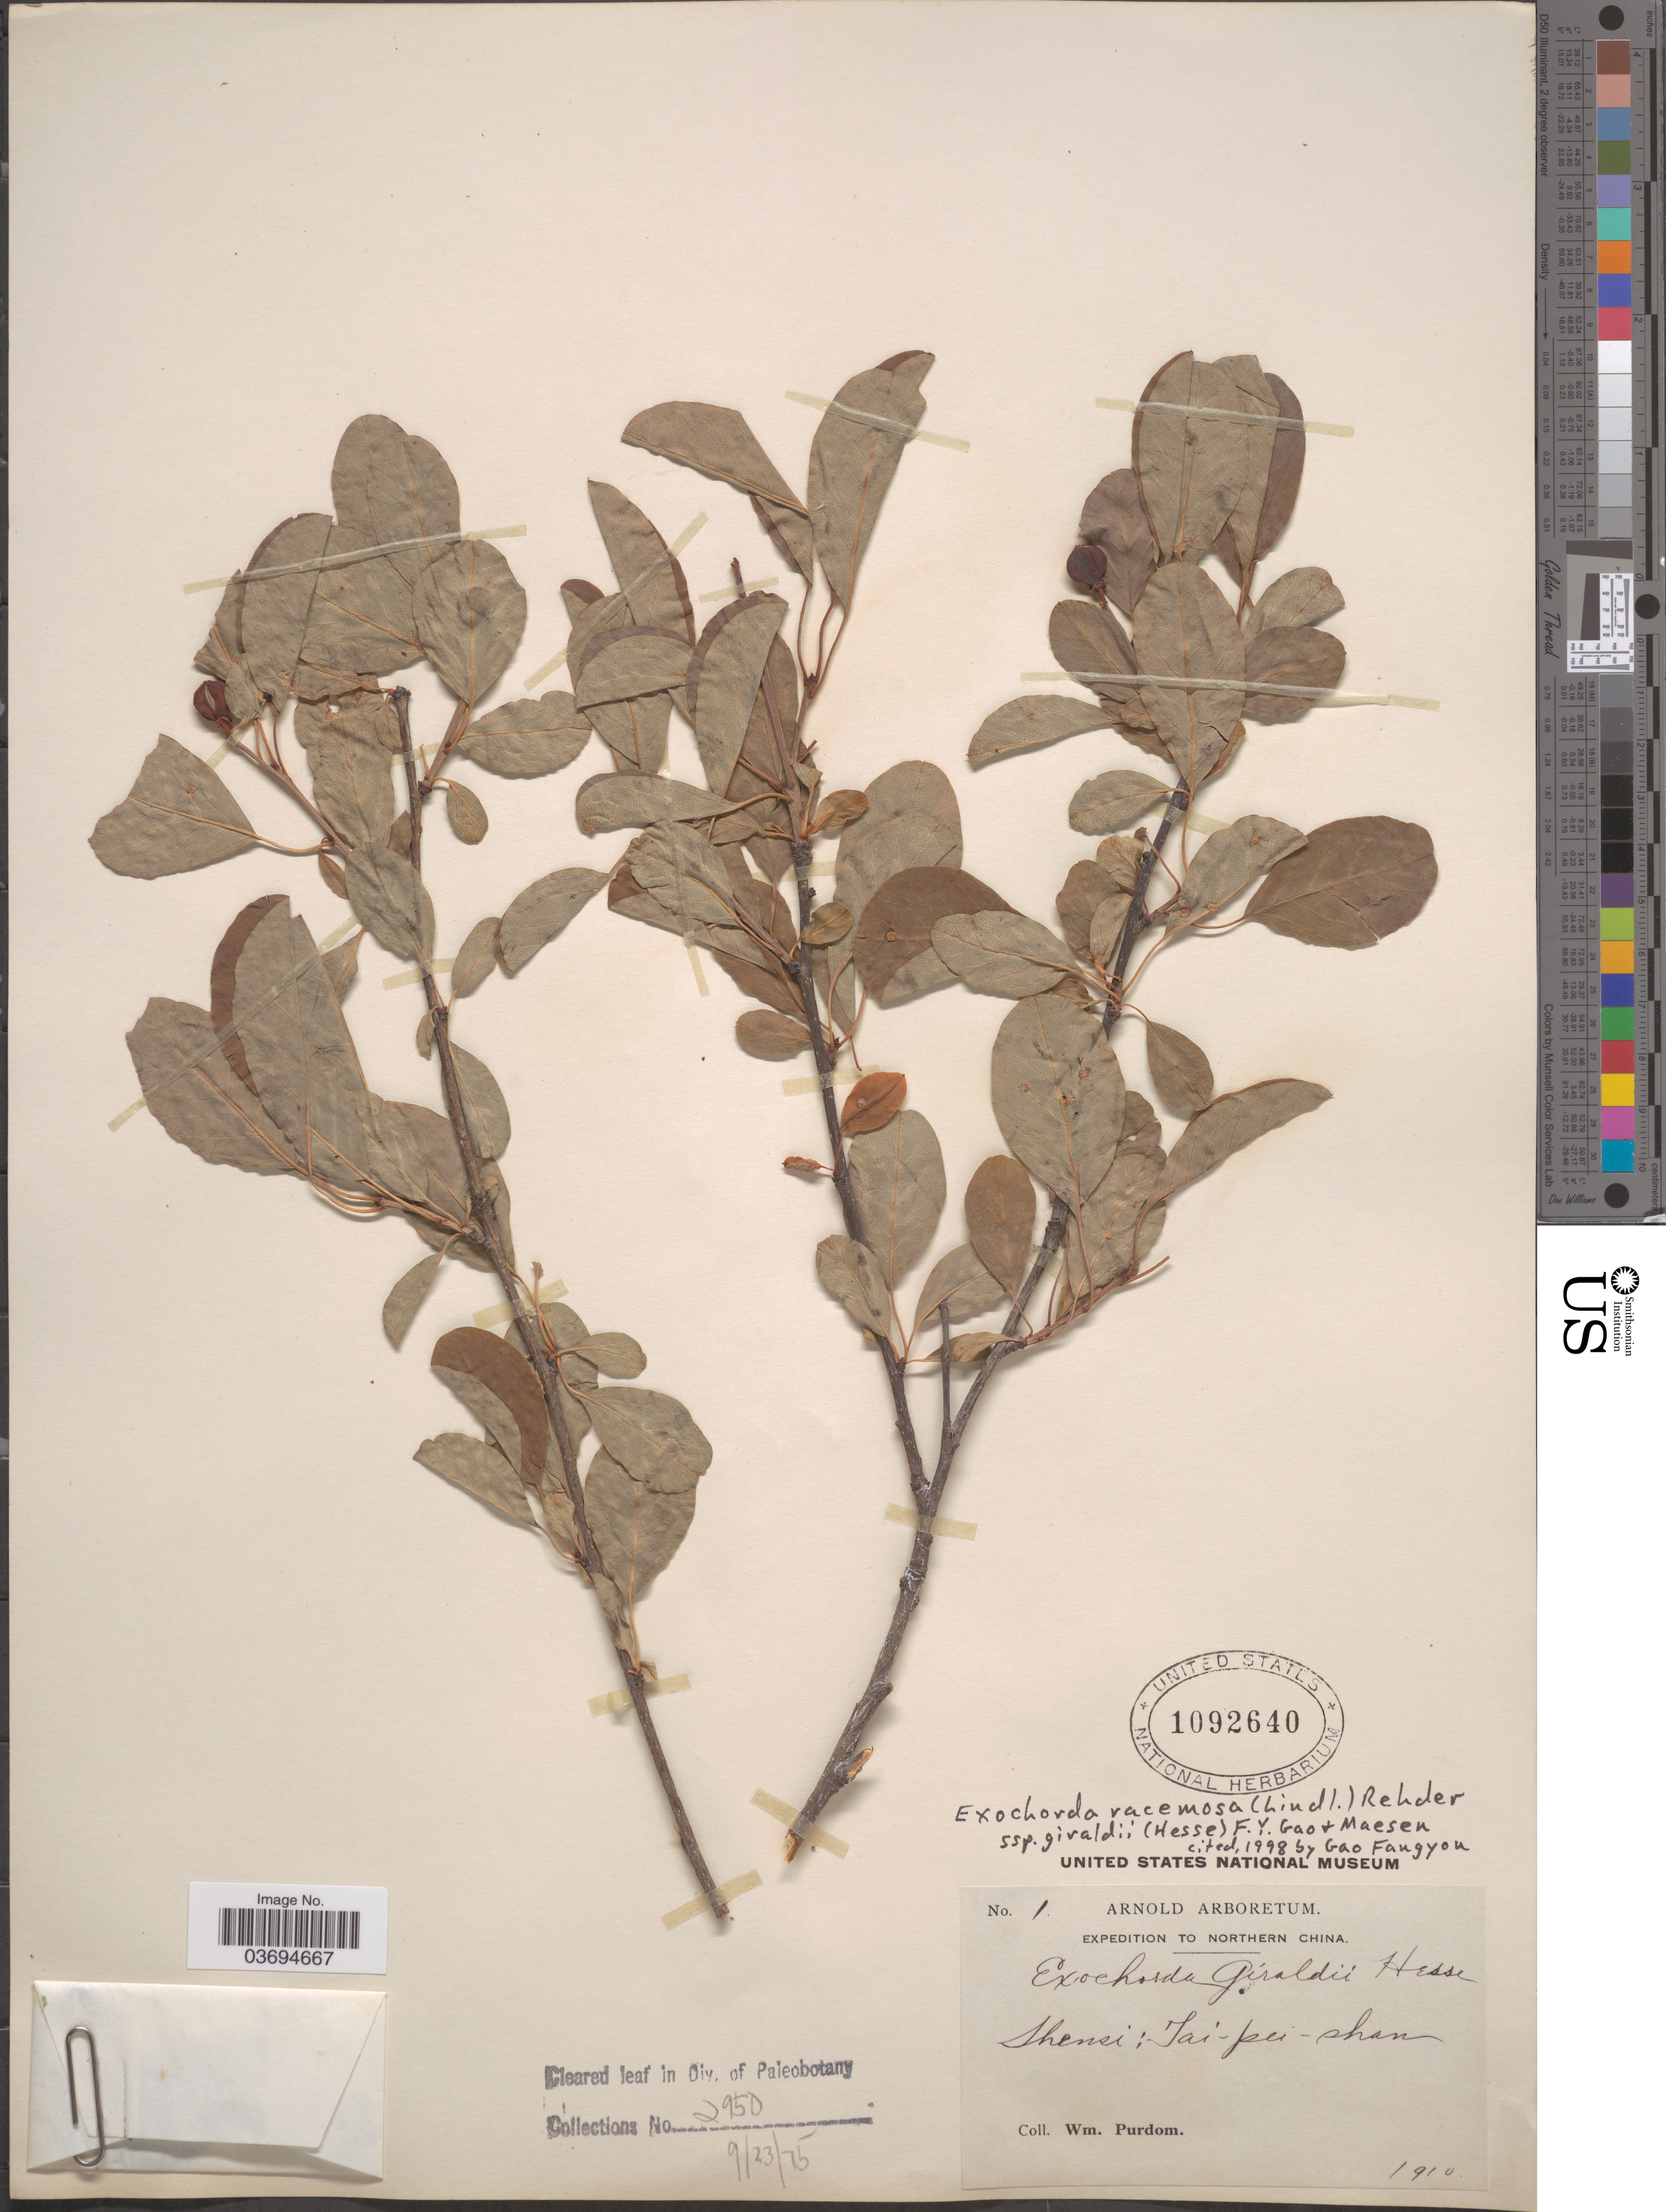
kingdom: Plantae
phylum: Tracheophyta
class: Magnoliopsida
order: Rosales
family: Rosaceae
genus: Exochorda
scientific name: Exochorda racemosa subsp. giraldii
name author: (Hesse) F.Y. Gao & Maesen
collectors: W. Purdom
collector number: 1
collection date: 1910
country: China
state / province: Shaanxi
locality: Northern China. Shensi: Tai-pei-shan.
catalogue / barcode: US 1092640